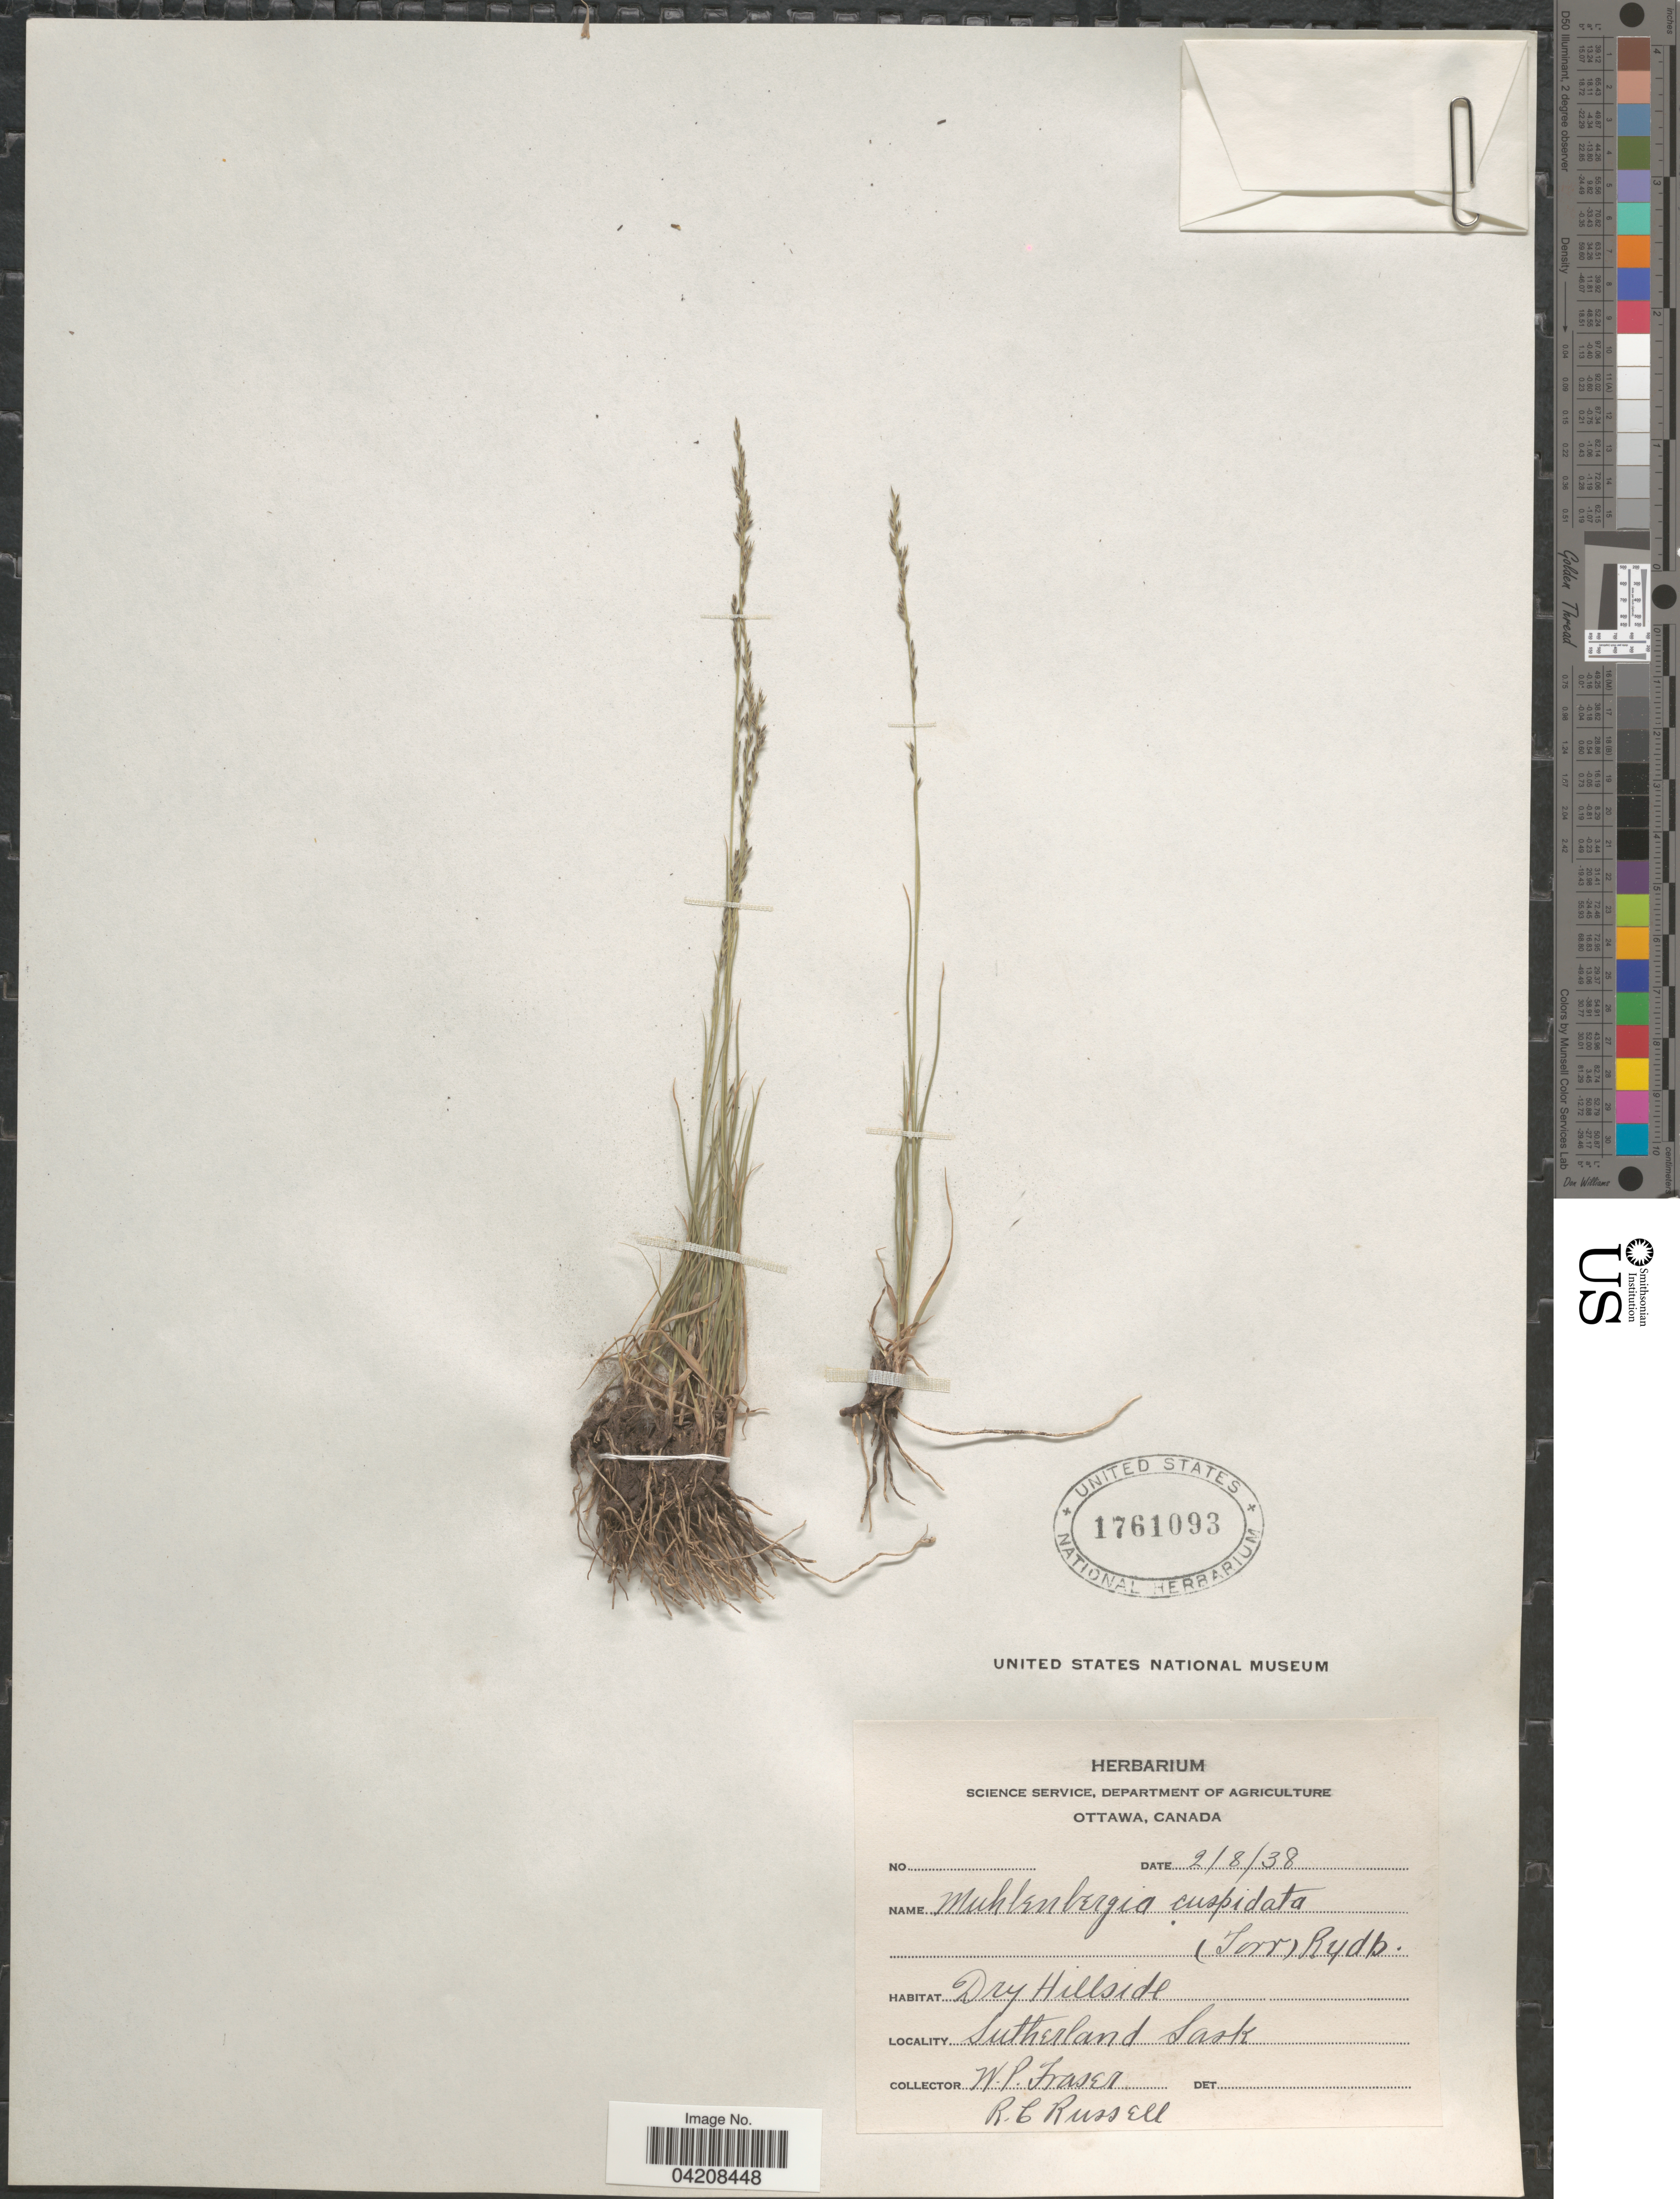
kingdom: Plantae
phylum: Tracheophyta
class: Liliopsida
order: Poales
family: Poaceae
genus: Muhlenbergia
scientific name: Muhlenbergia cuspidata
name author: (Torr. ex Hook.) Rydb.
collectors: W. Fraser & R. Russell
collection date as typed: Transcribed d/m/y: 2/8/38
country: Canada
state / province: Saskatchewan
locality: Sutherland.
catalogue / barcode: US 1761093